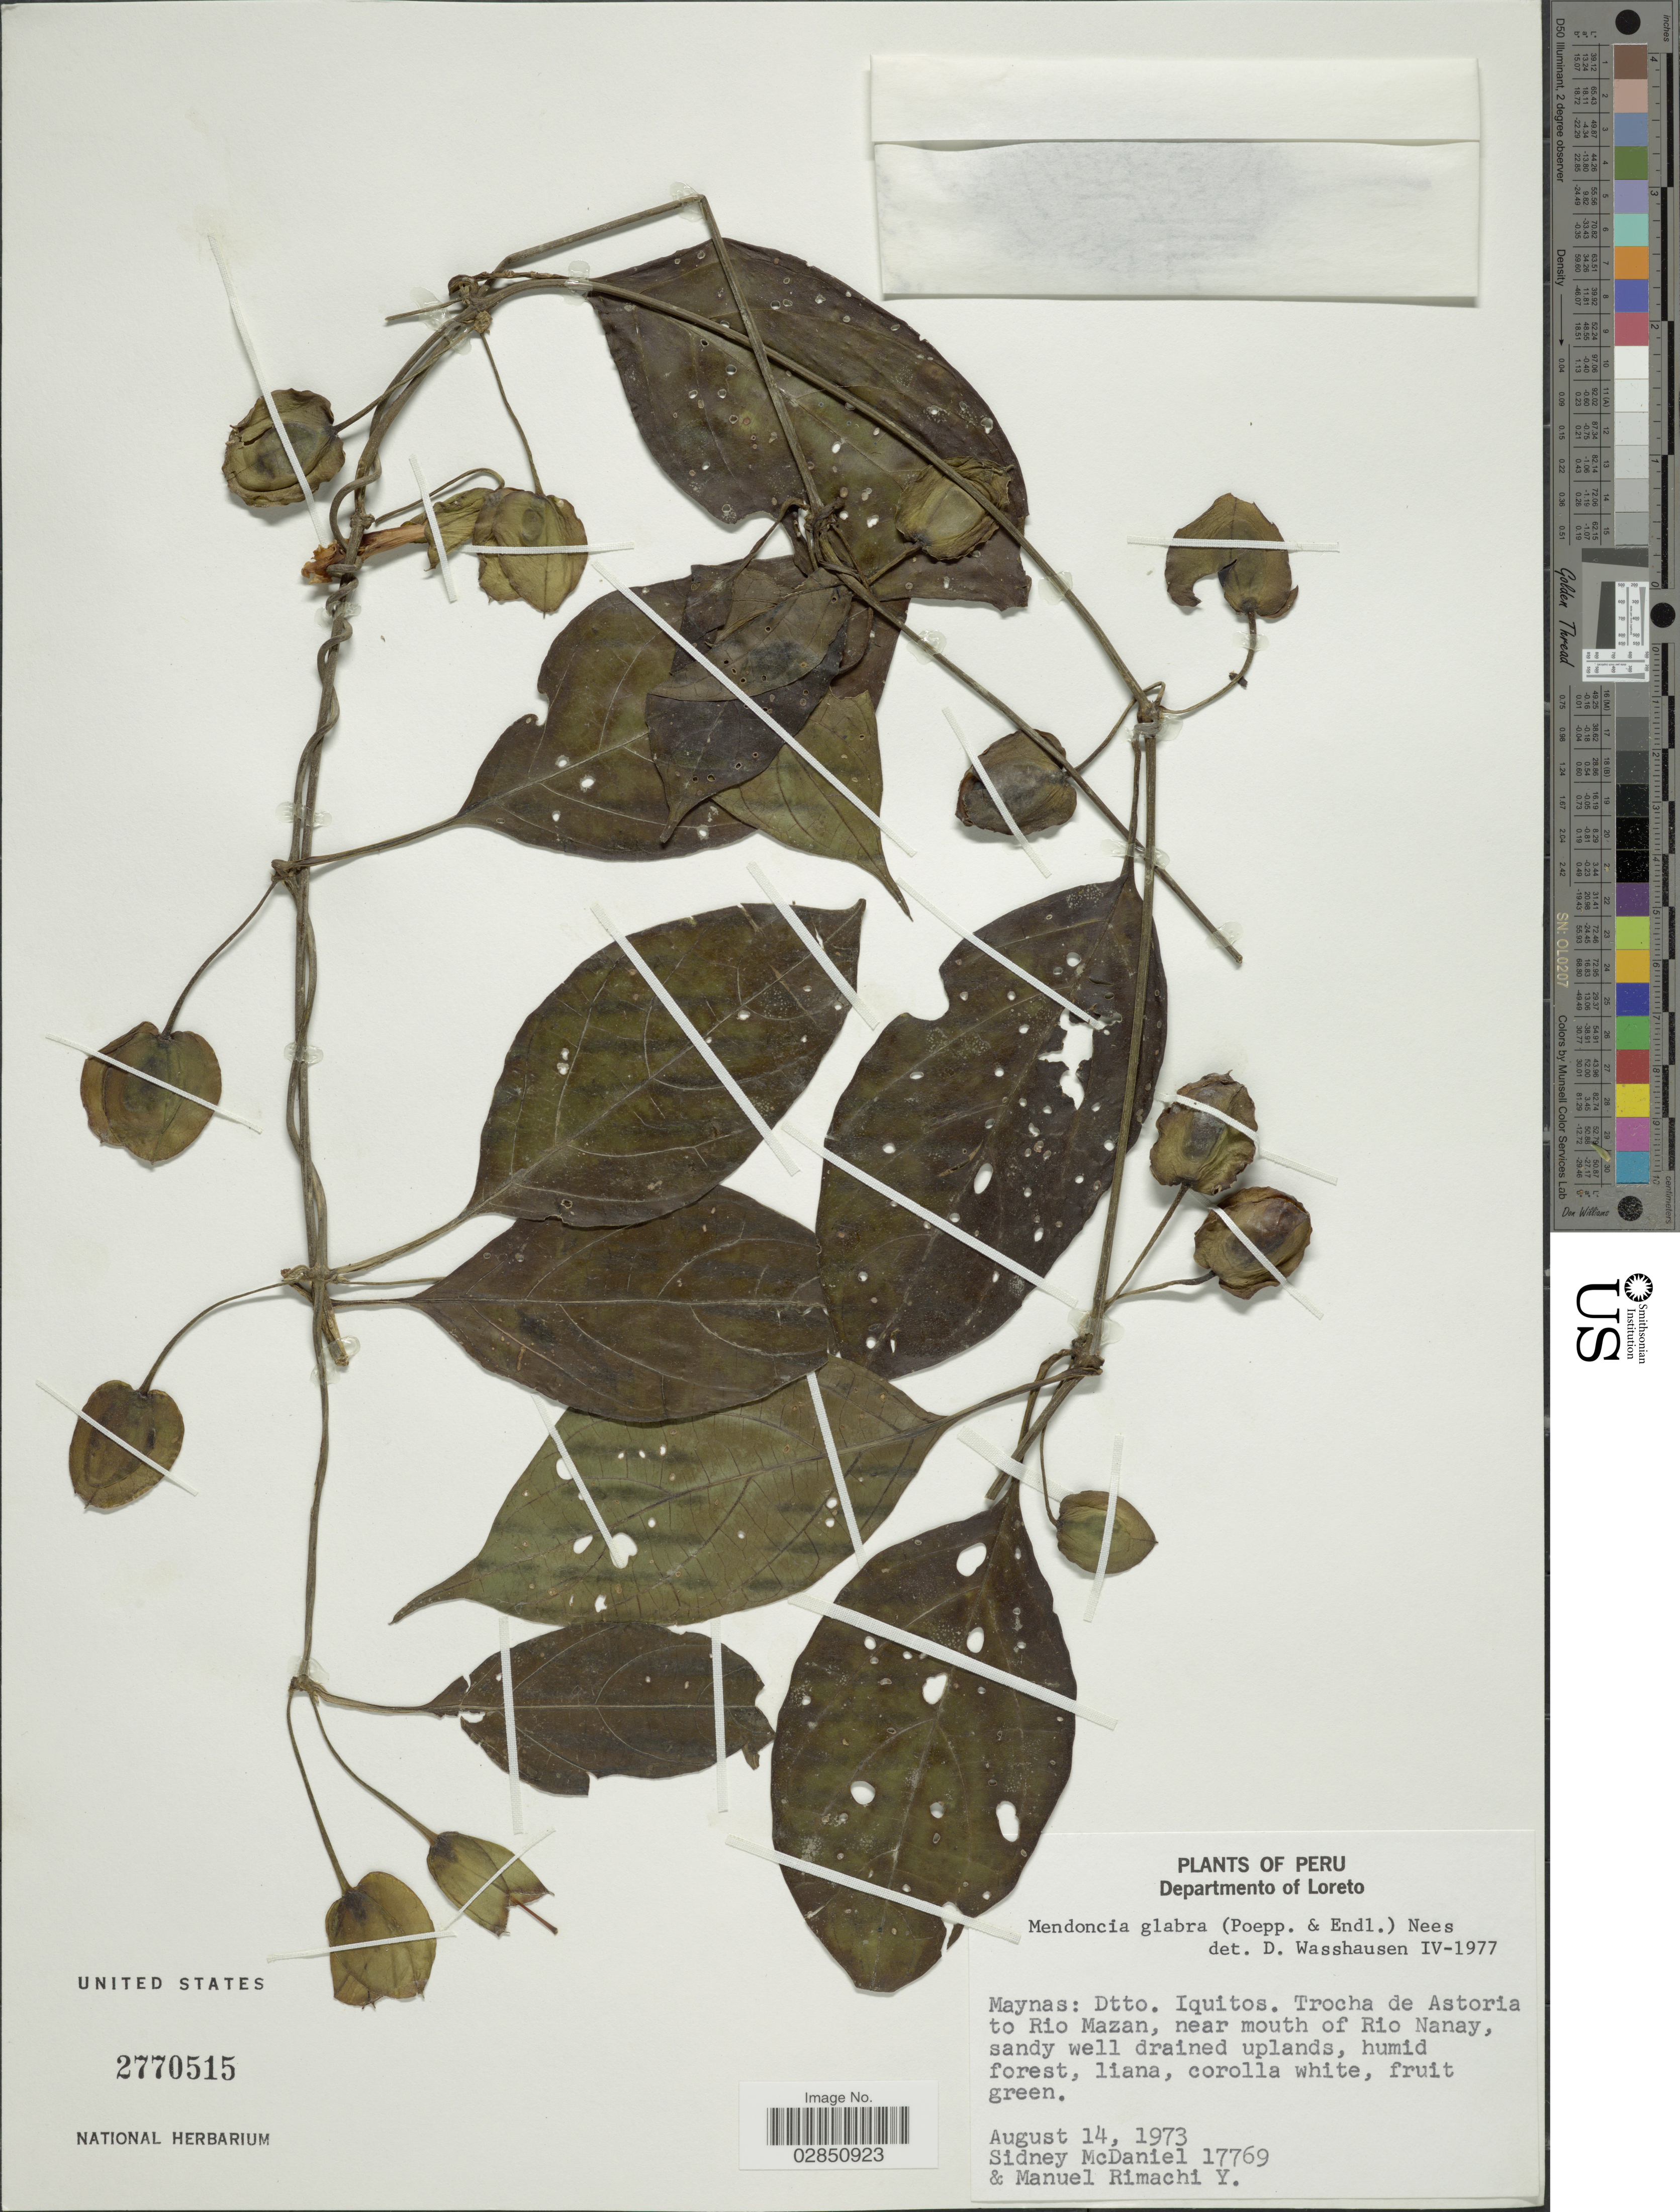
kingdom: Plantae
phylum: Tracheophyta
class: Magnoliopsida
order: Lamiales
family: Acanthaceae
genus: Mendoncia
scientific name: Mendoncia glabra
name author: (Poepp. & Endl.) Nees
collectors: S. McDaniel & M. Rimachi Y.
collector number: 17769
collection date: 1973-08-14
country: Peru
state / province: Loreto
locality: Departamento of Loreto. Maynas: Dtto. Iquitos. Trocha de Astoria to Rio Mazan, near mouth of Rio Nanay.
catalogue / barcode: US 2770515